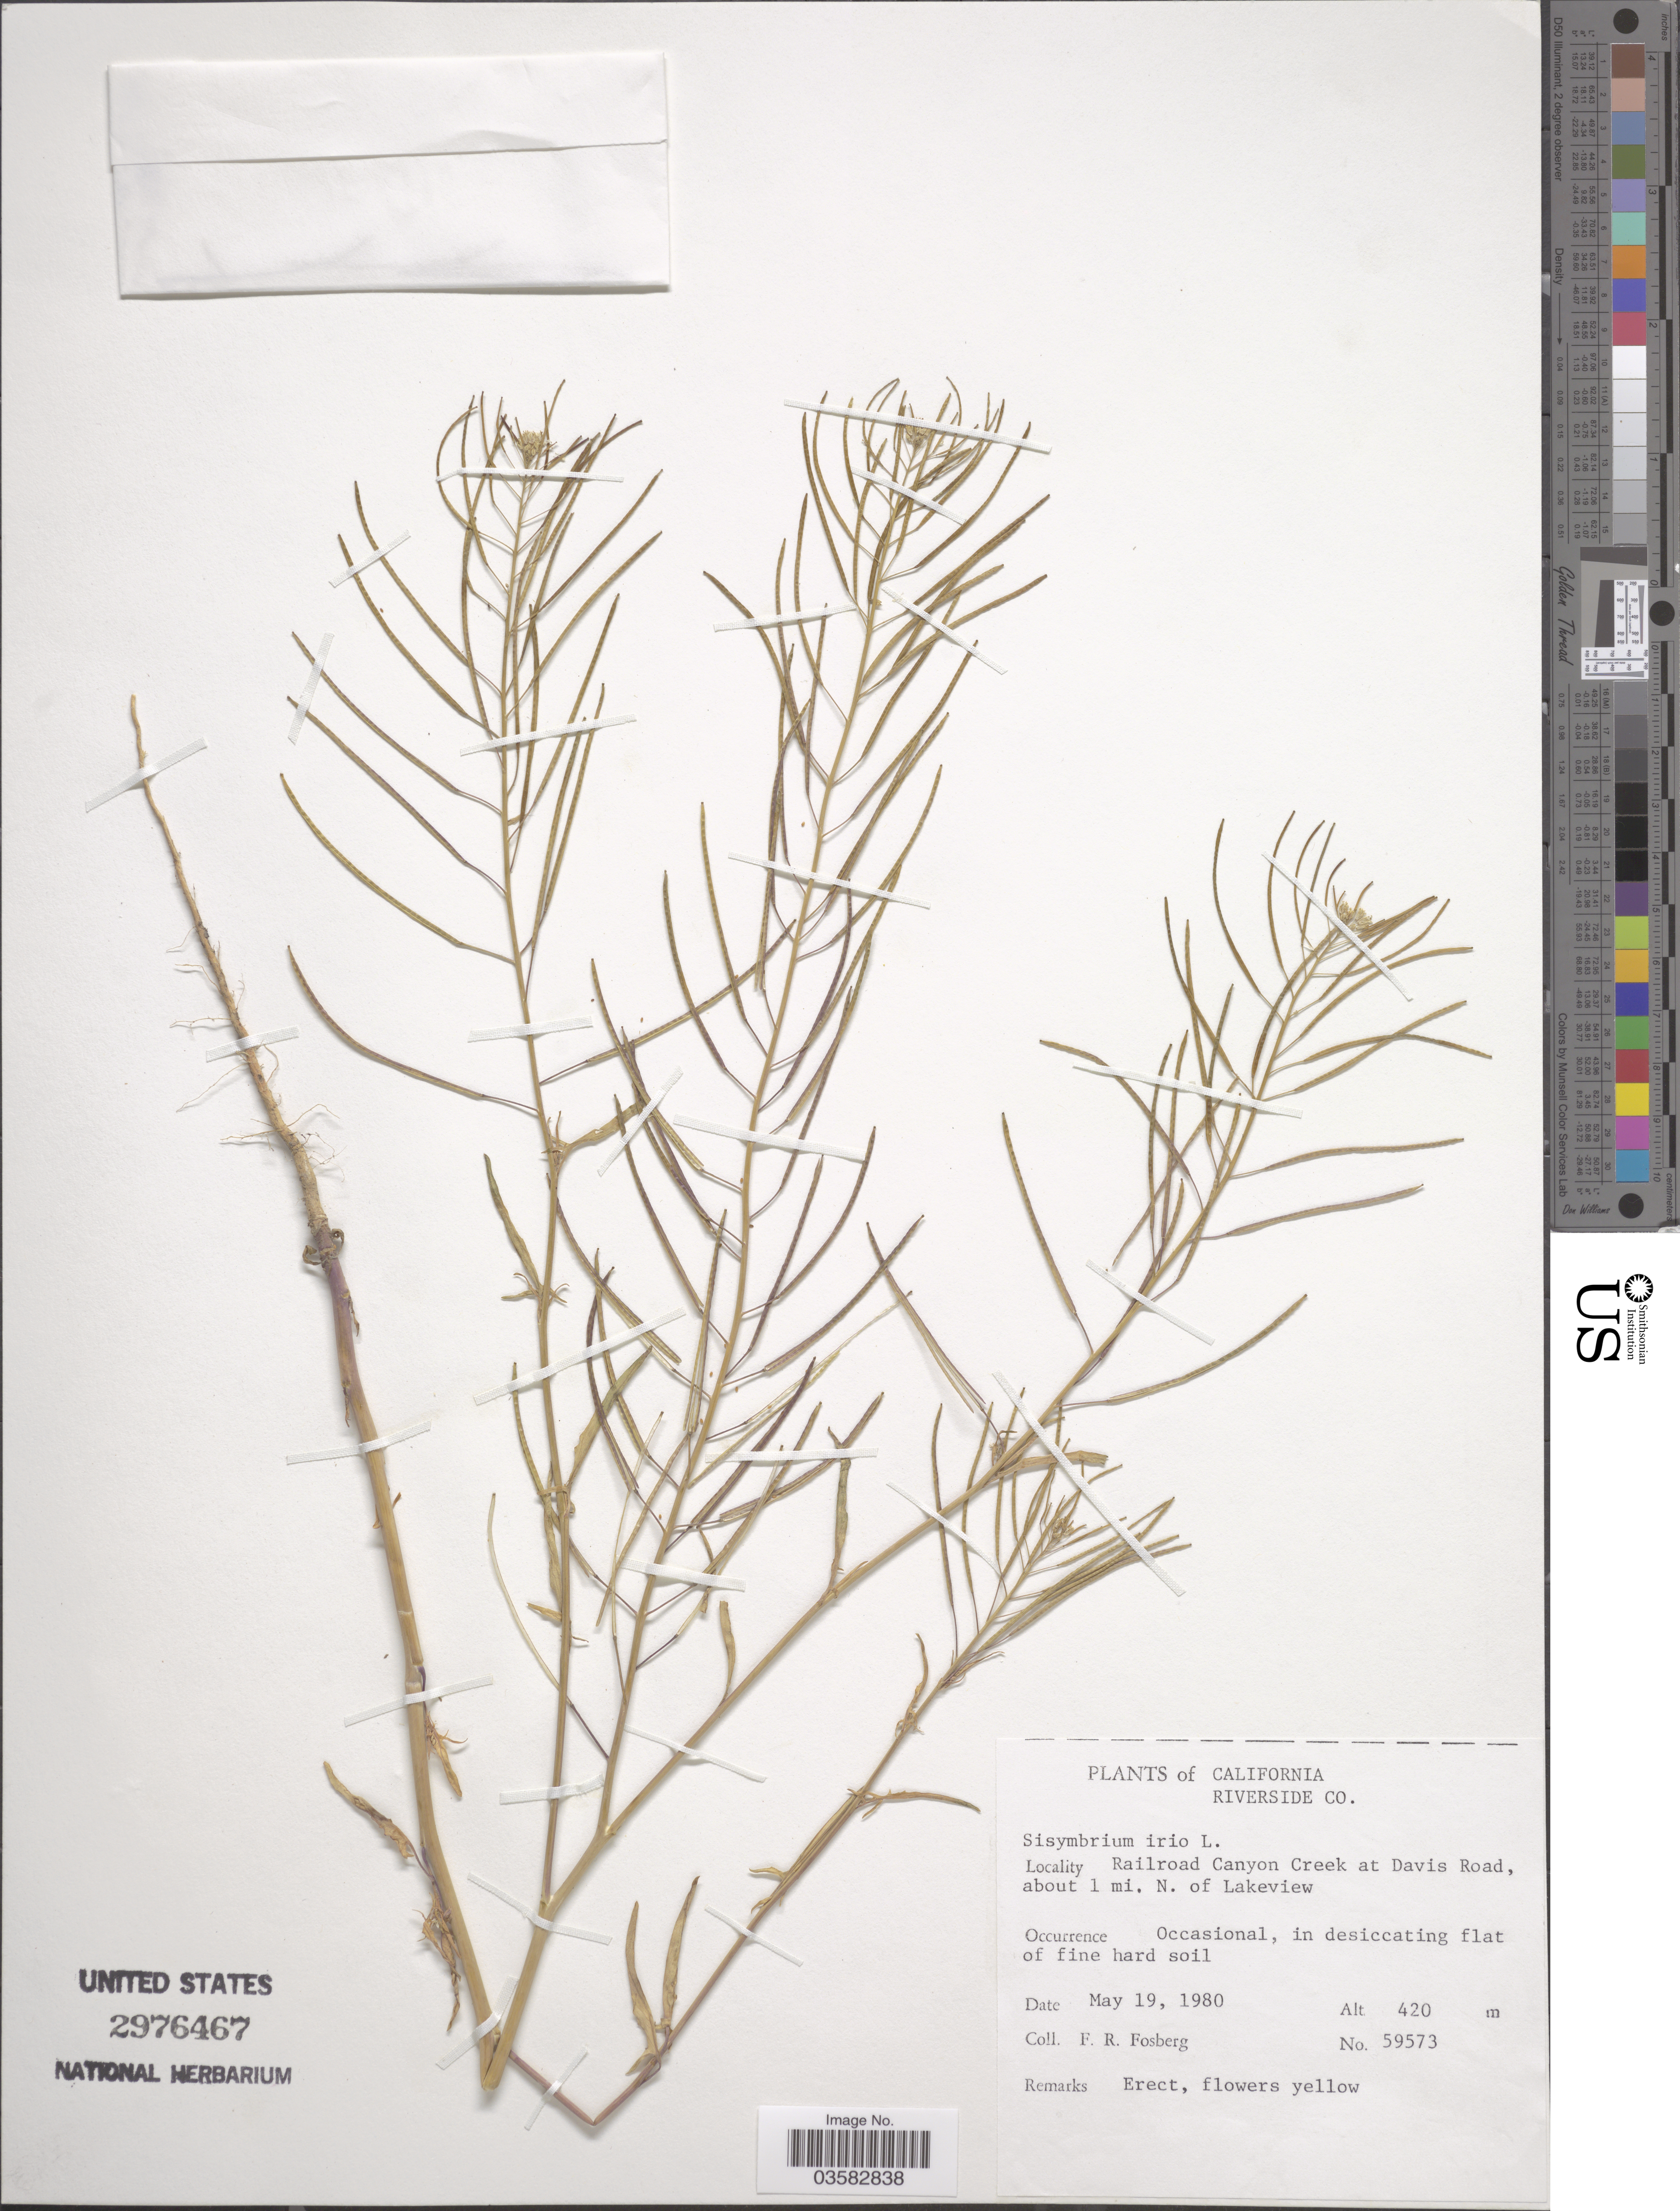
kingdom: Plantae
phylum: Tracheophyta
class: Magnoliopsida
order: Brassicales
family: Brassicaceae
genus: Sisymbrium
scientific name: Sisymbrium irio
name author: L.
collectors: F. R. Fosberg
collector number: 59573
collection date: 1980-05-19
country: United States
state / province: California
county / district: Riverside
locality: Riverside Co. Railroad Canyon Creek at Davis Road, about 1 mi. N. of Lakeview.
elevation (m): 420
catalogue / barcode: US 2976467